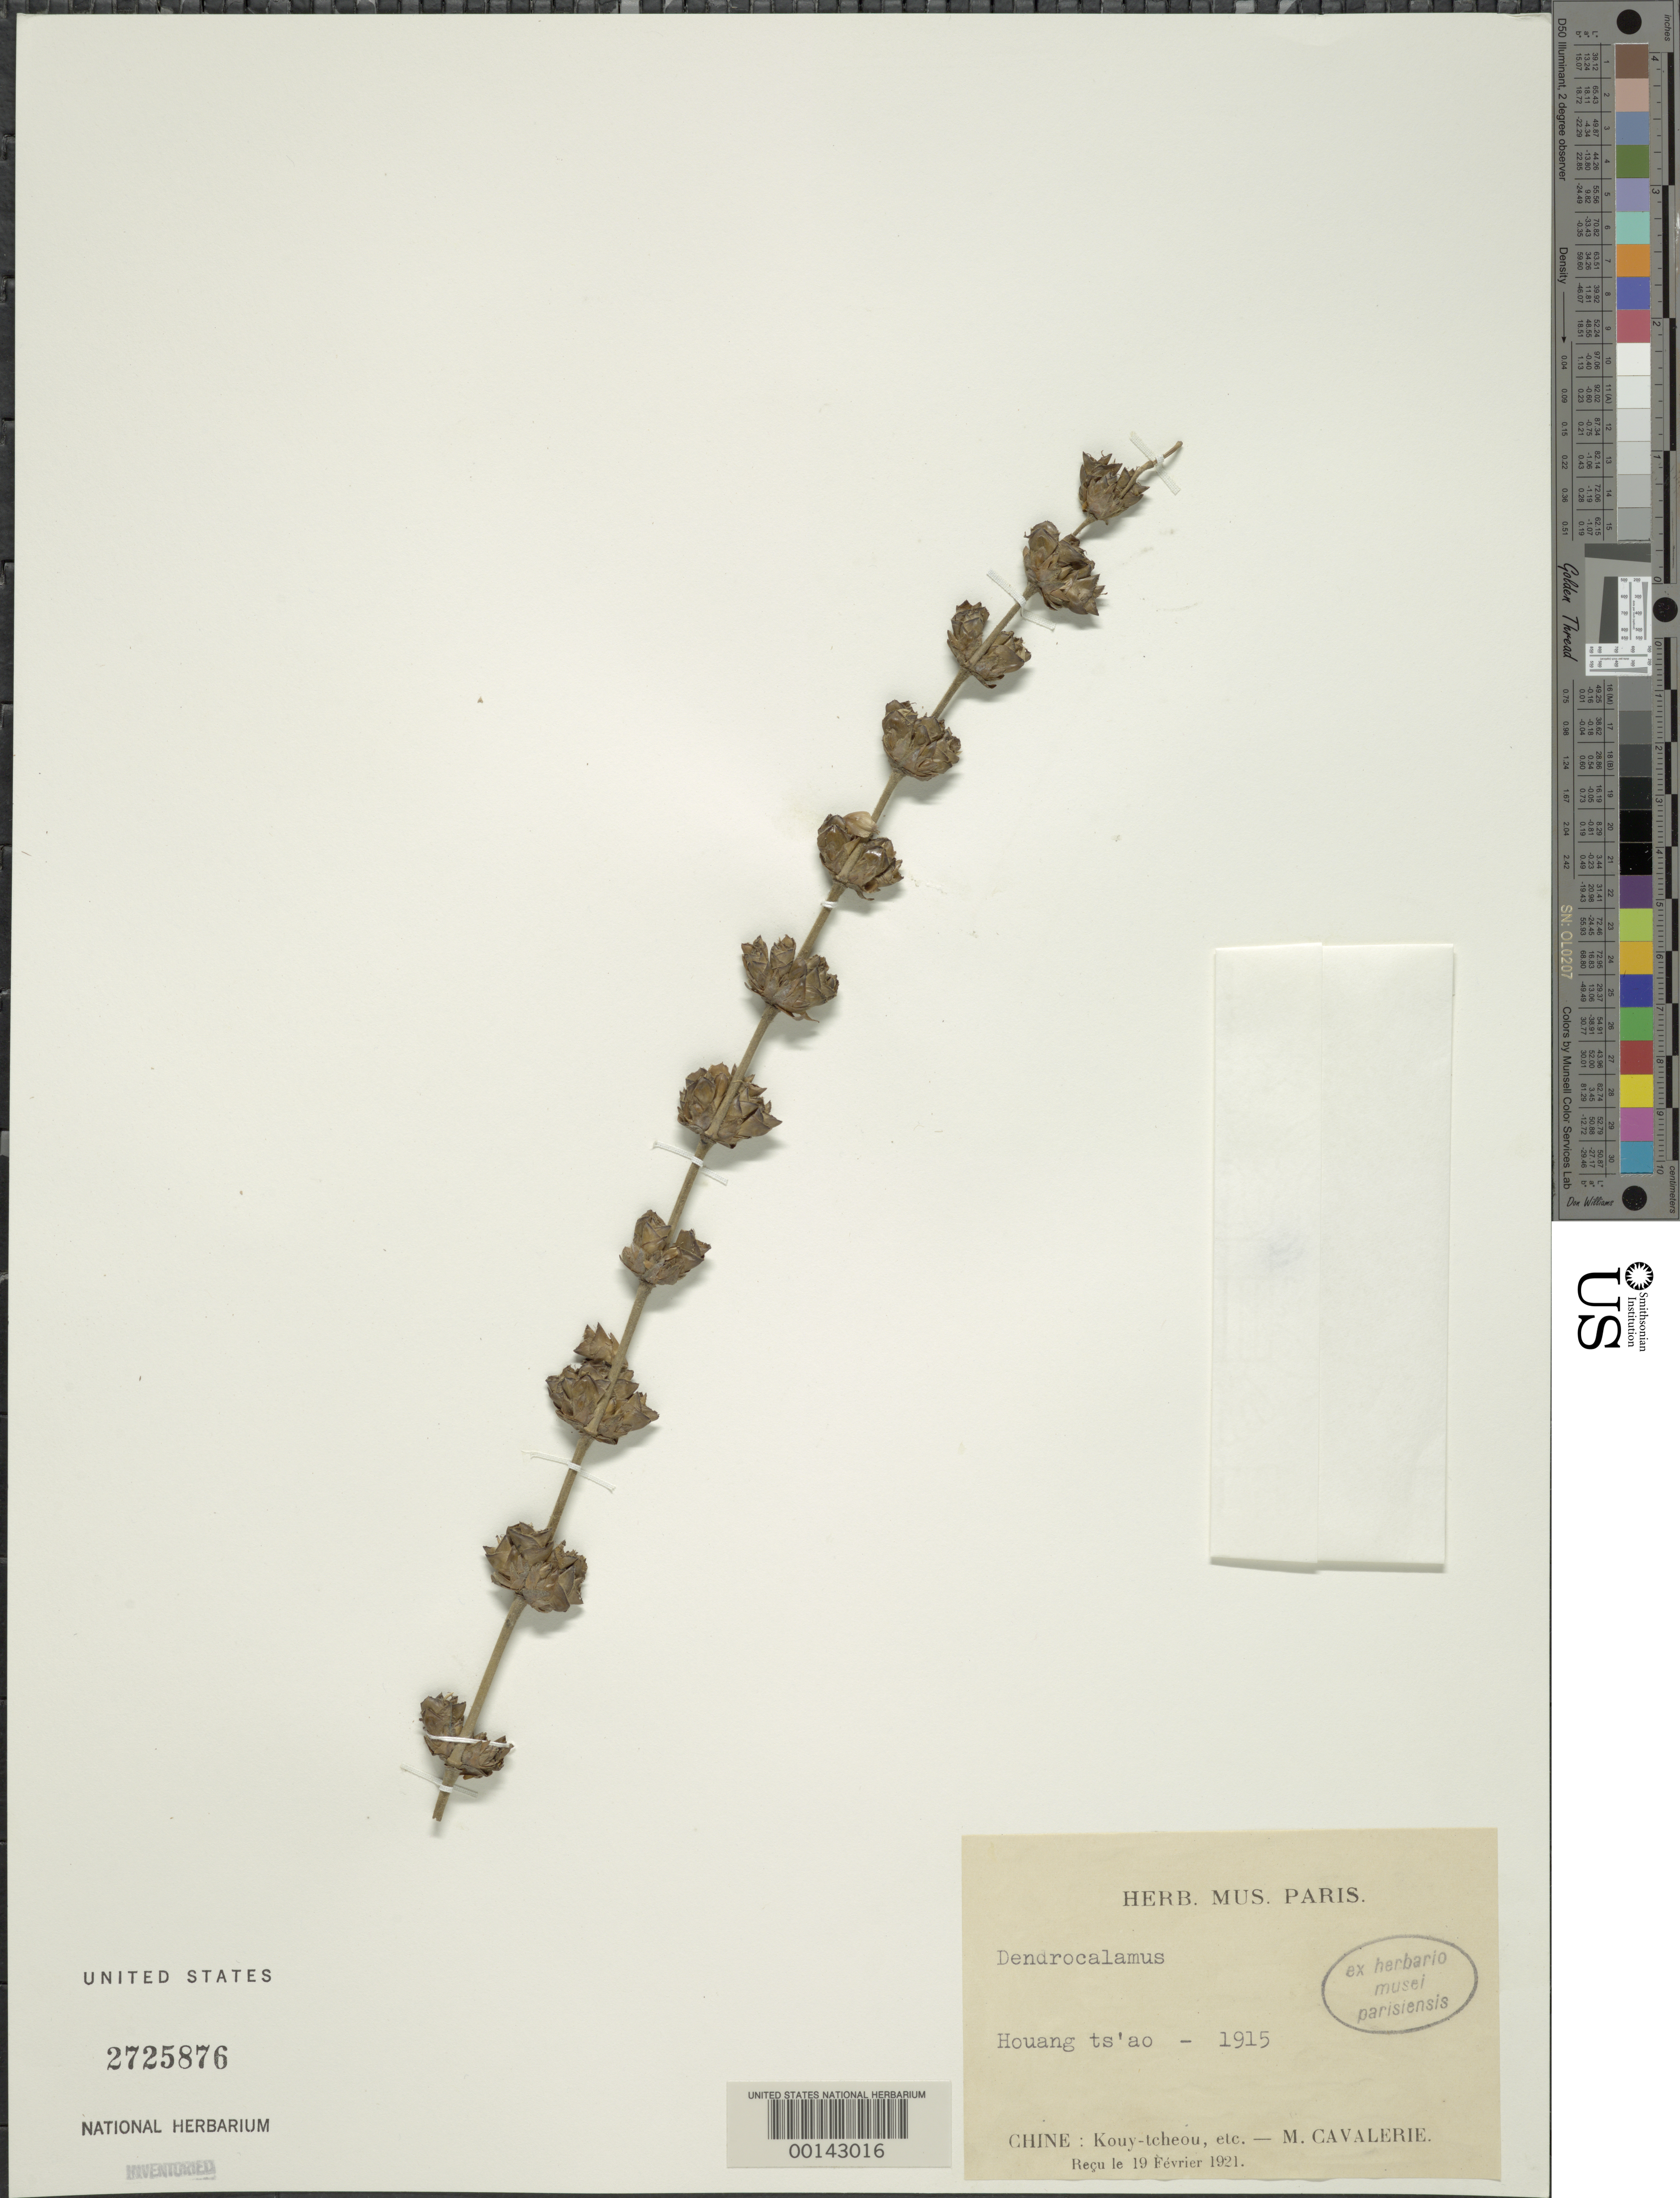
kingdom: Plantae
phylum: Tracheophyta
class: Liliopsida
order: Poales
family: Poaceae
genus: Sinocalamus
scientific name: Sinocalamus sp.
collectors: M. Cavalerie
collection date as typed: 1915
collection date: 1915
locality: Chine, kouy-tcheou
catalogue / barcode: US 2725876